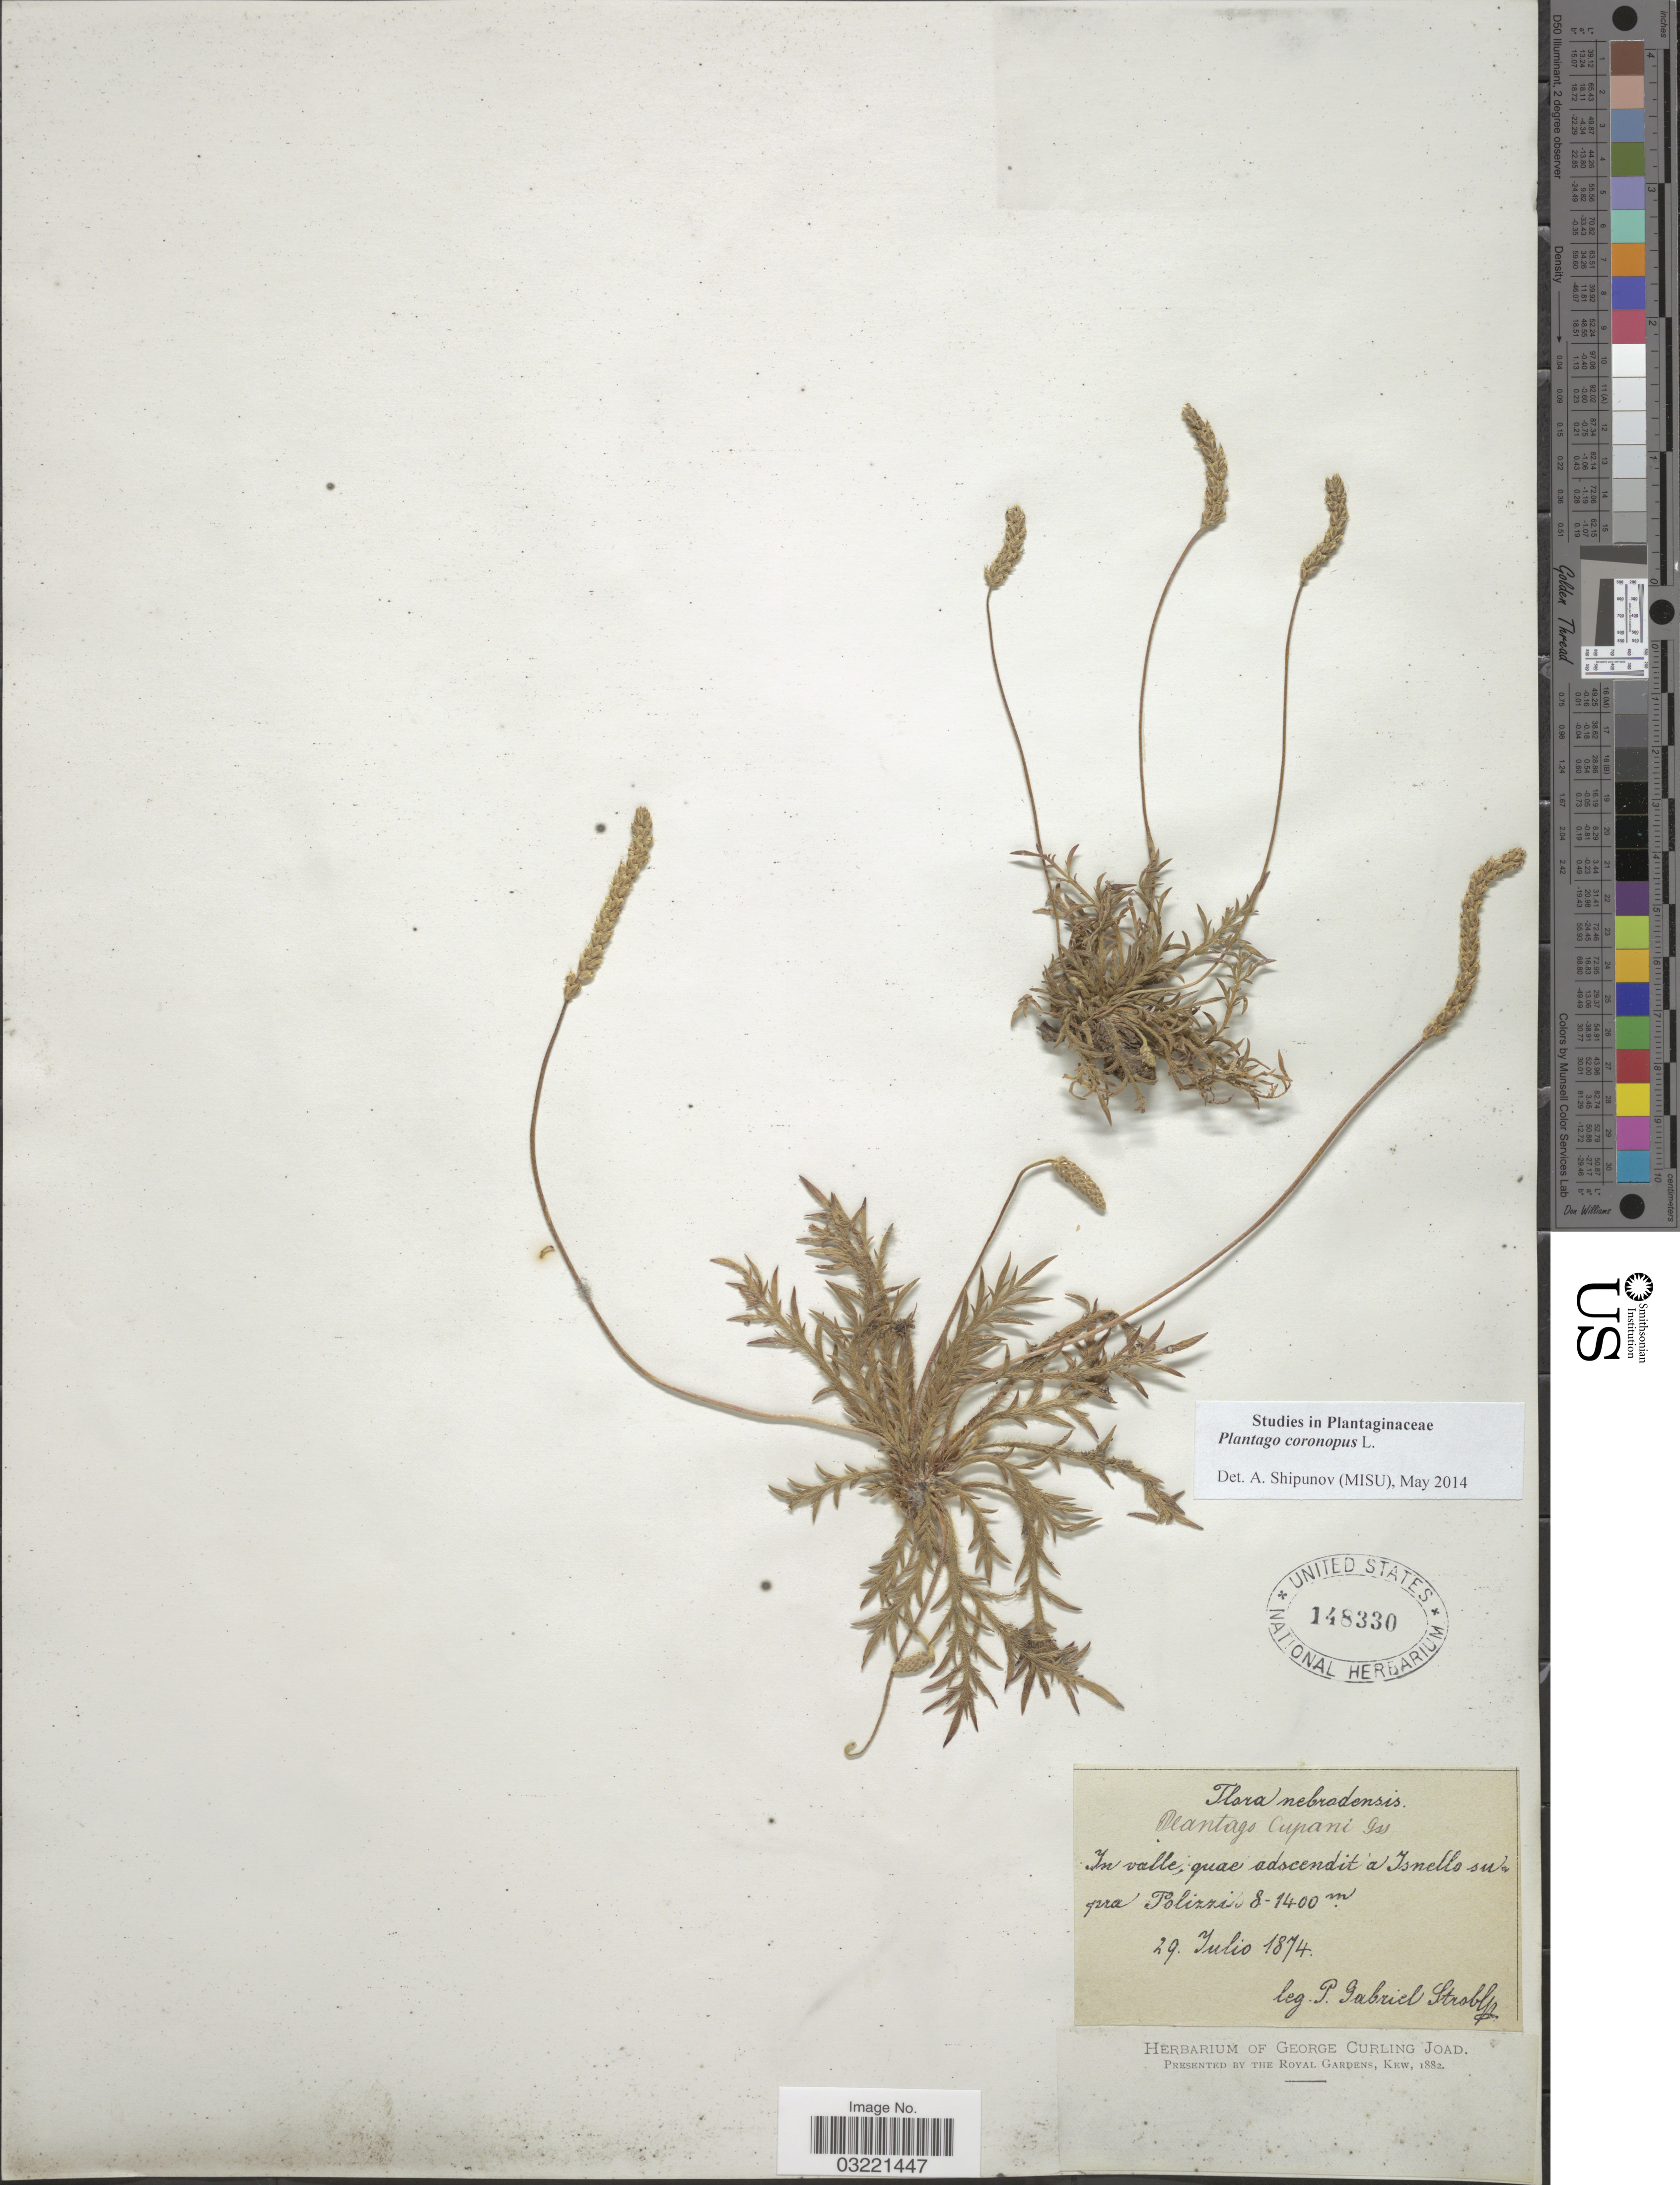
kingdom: Plantae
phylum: Tracheophyta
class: Magnoliopsida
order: Lamiales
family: Plantaginaceae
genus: Plantago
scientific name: Plantago coronopus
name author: L.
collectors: P. G. Strobl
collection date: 1874-07-29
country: Italy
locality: Nebradensis. In valle, quae adscendit a Isnello supra Polizzi.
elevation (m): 800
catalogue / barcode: US 148330